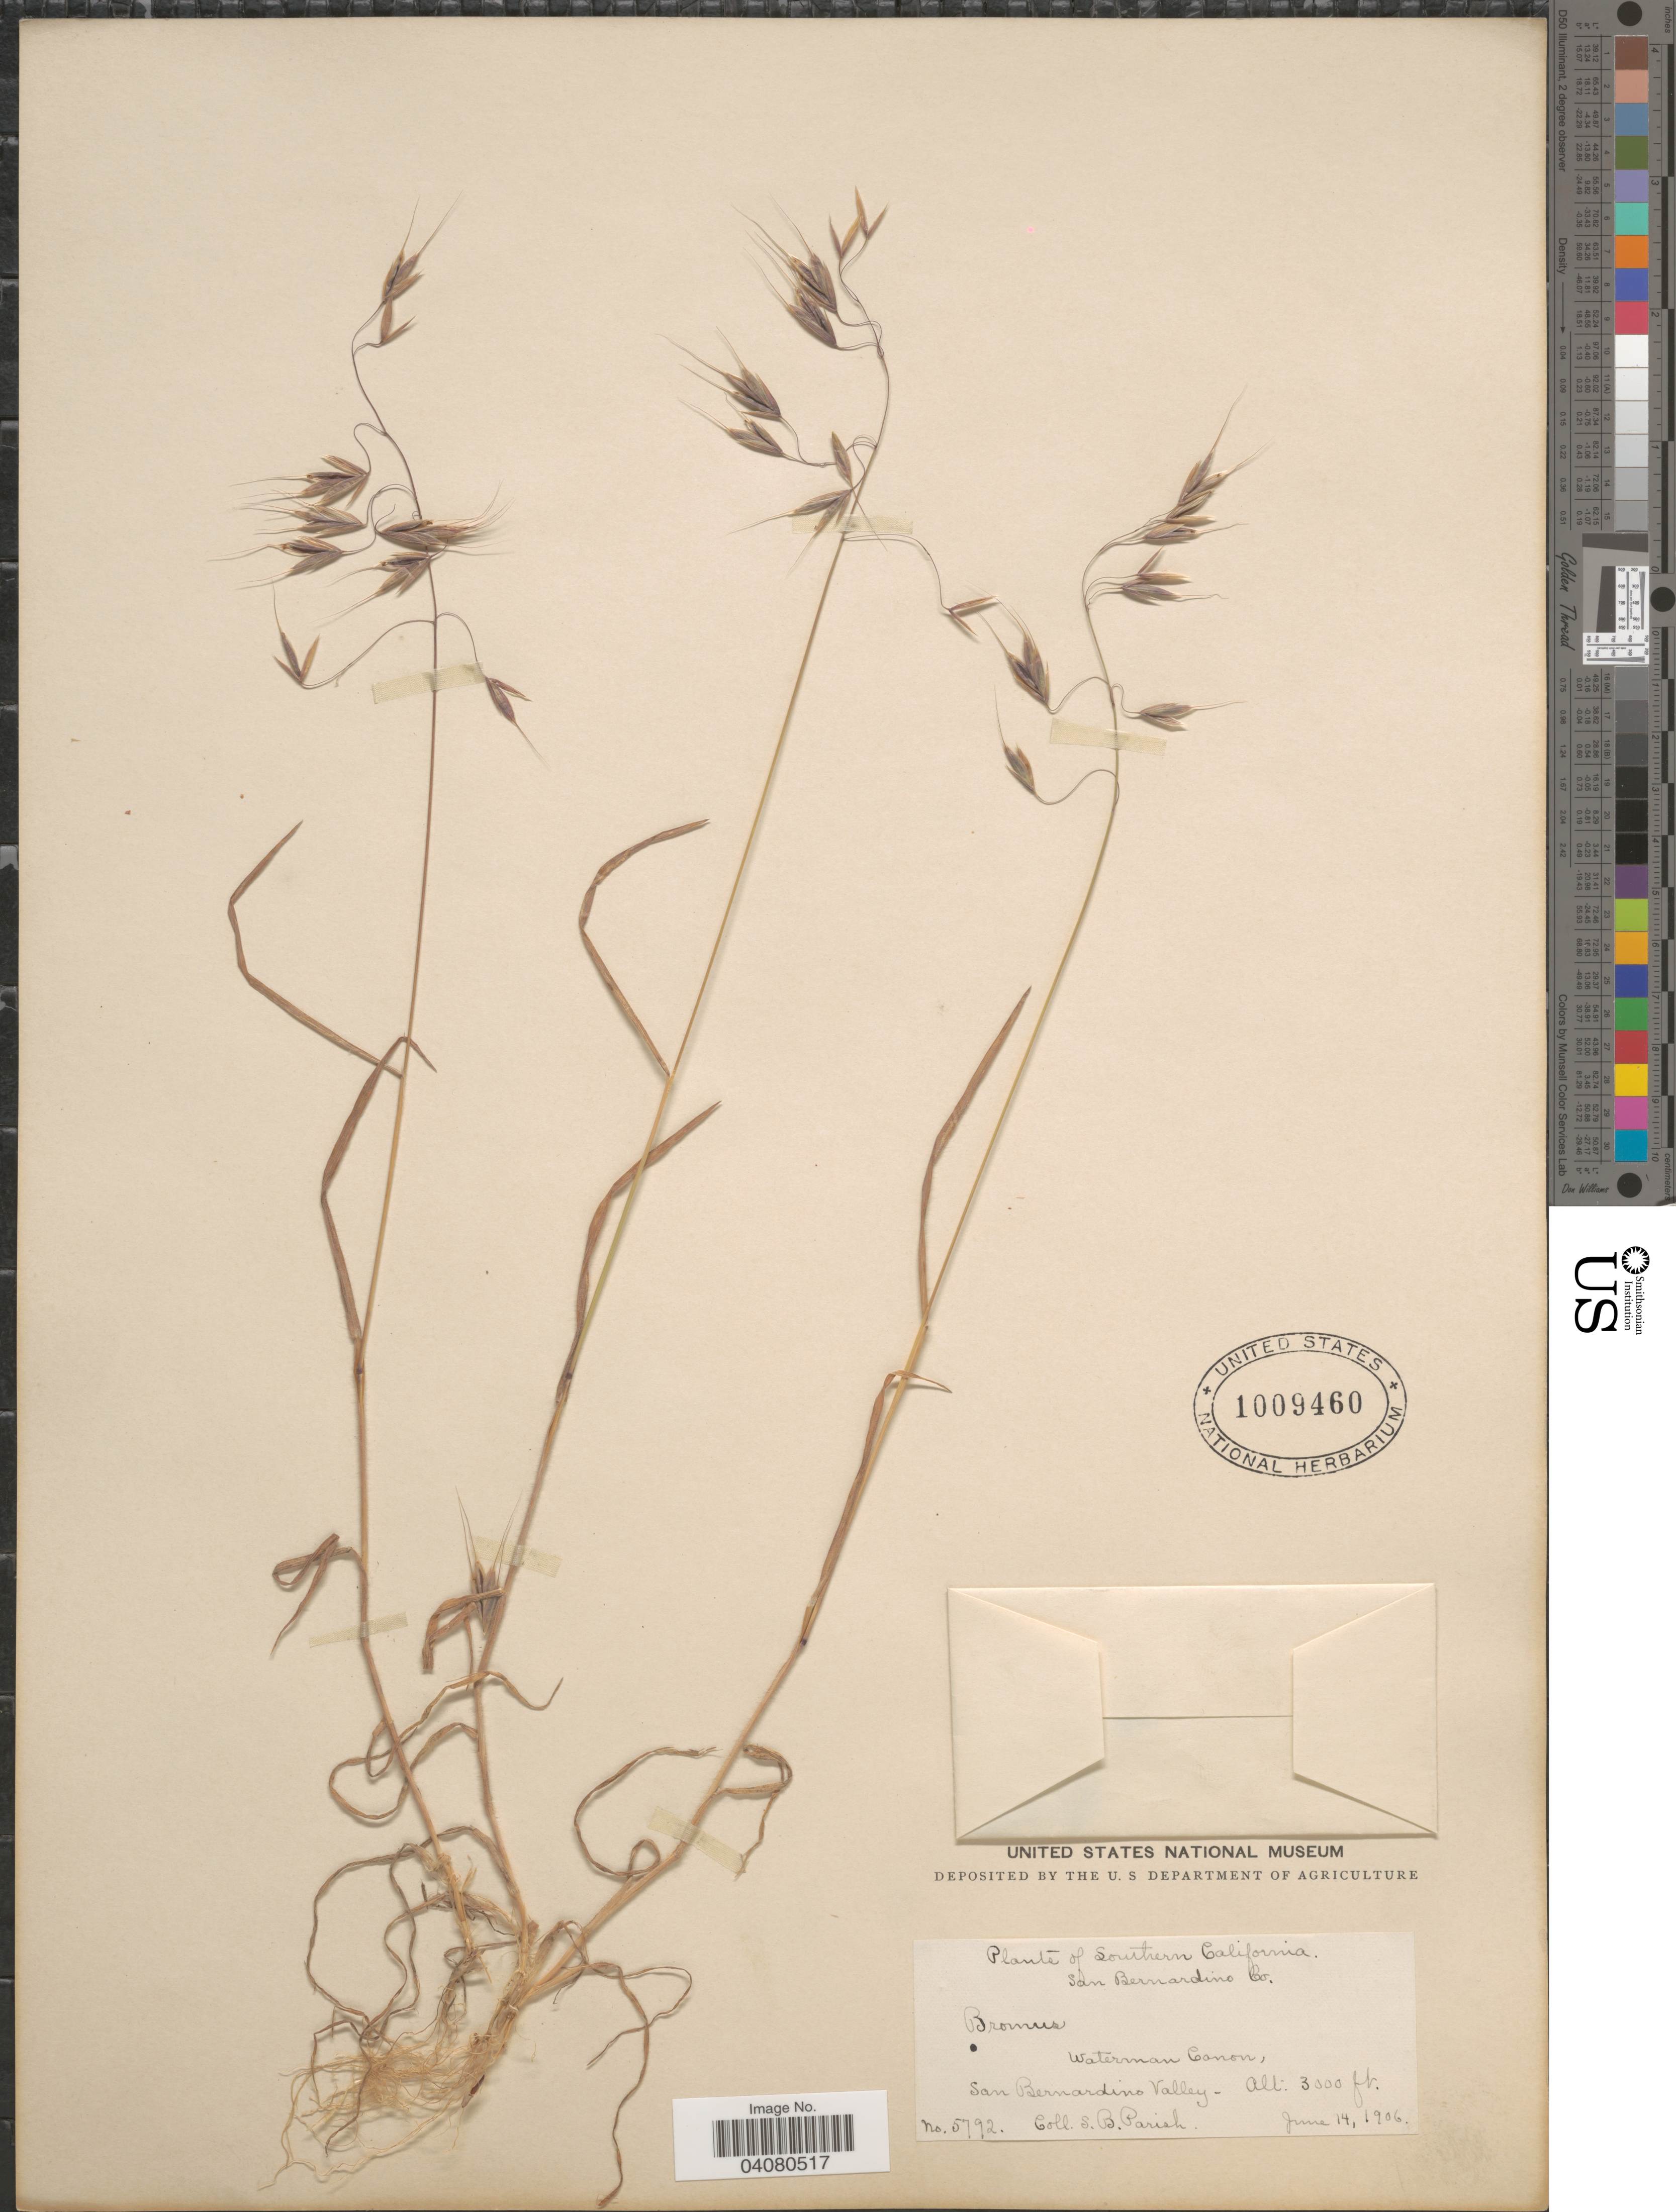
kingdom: Plantae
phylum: Tracheophyta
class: Liliopsida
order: Poales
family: Poaceae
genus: Bromus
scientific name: Bromus arizonicus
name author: (Shear) Stebbins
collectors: S. B. Parish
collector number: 5792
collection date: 1906-06-14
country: United States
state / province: California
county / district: San Bernardino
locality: Southern California. San Bernardino Co. Waterman Canon, San Bernardino Valley.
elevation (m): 914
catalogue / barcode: US 1009460